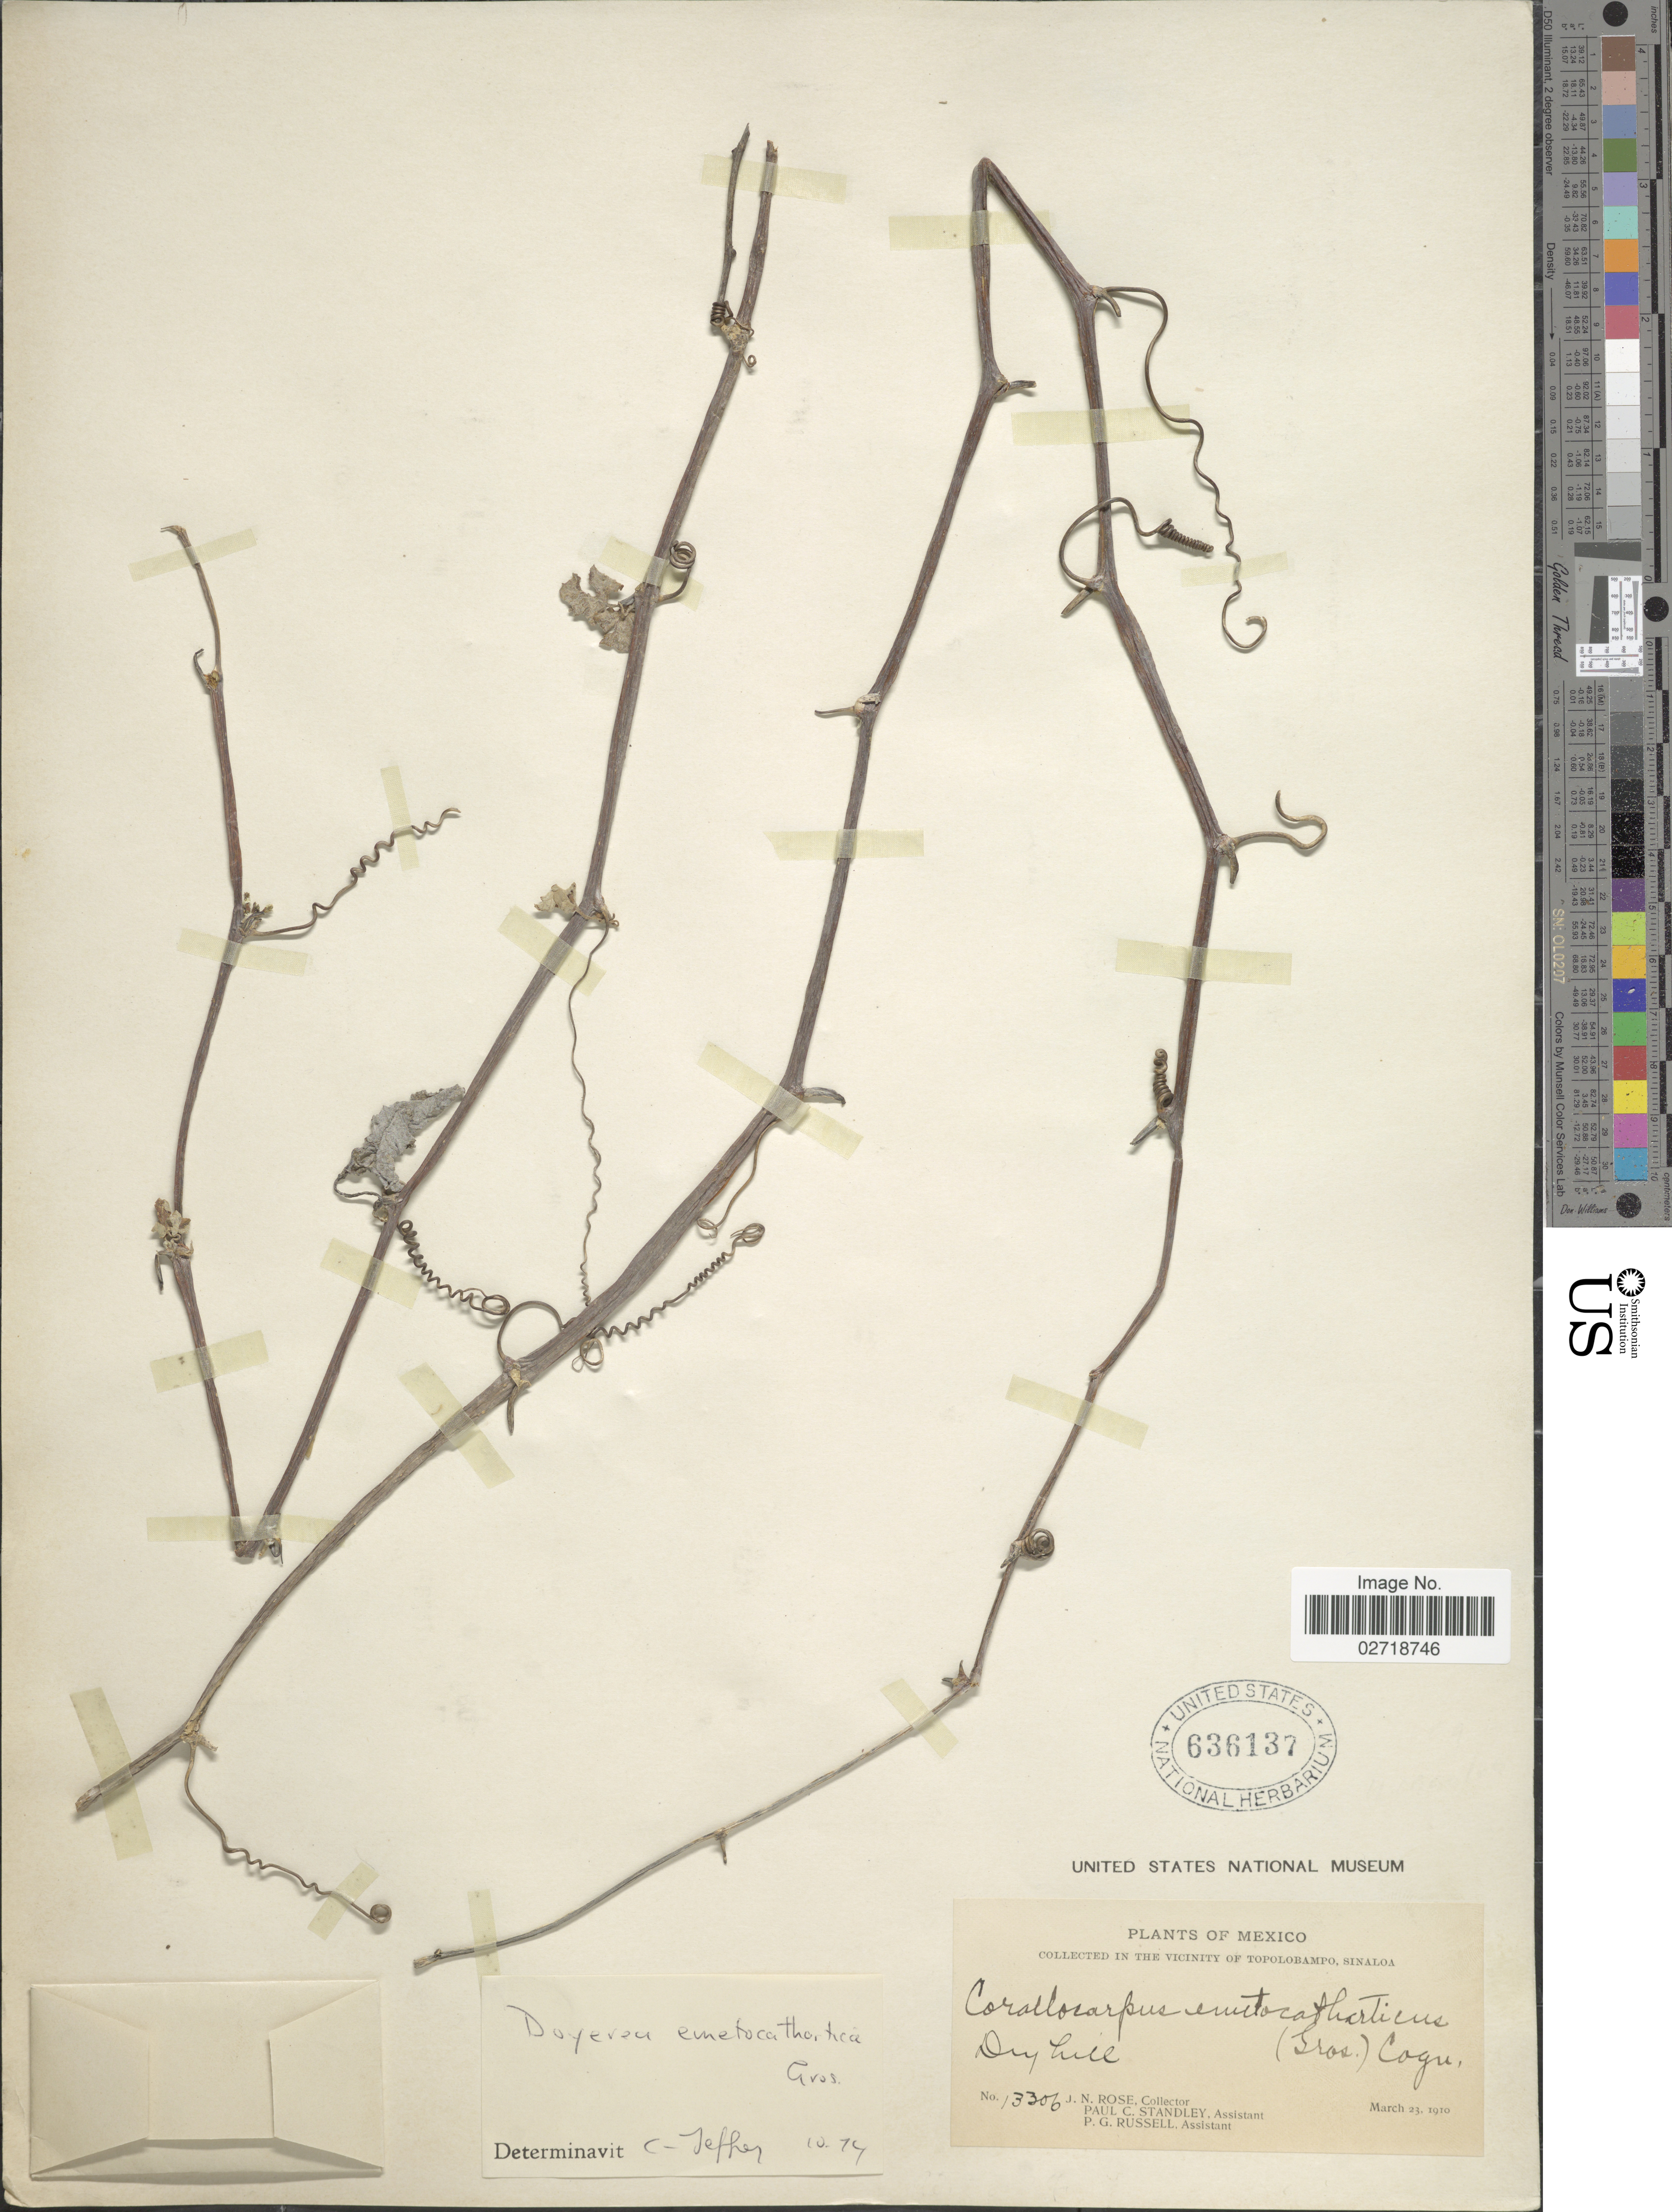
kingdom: Plantae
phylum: Tracheophyta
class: Magnoliopsida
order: Cucurbitales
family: Cucurbitaceae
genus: Doyerea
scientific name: Doyerea emetocathartica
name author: Grousordy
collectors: J. N. Rose, P. C. Standley & P. G. Russell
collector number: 13306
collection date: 1910-03-23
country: Mexico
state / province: Sinaloa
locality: In the vicinity of Topolobampo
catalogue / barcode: US 636137